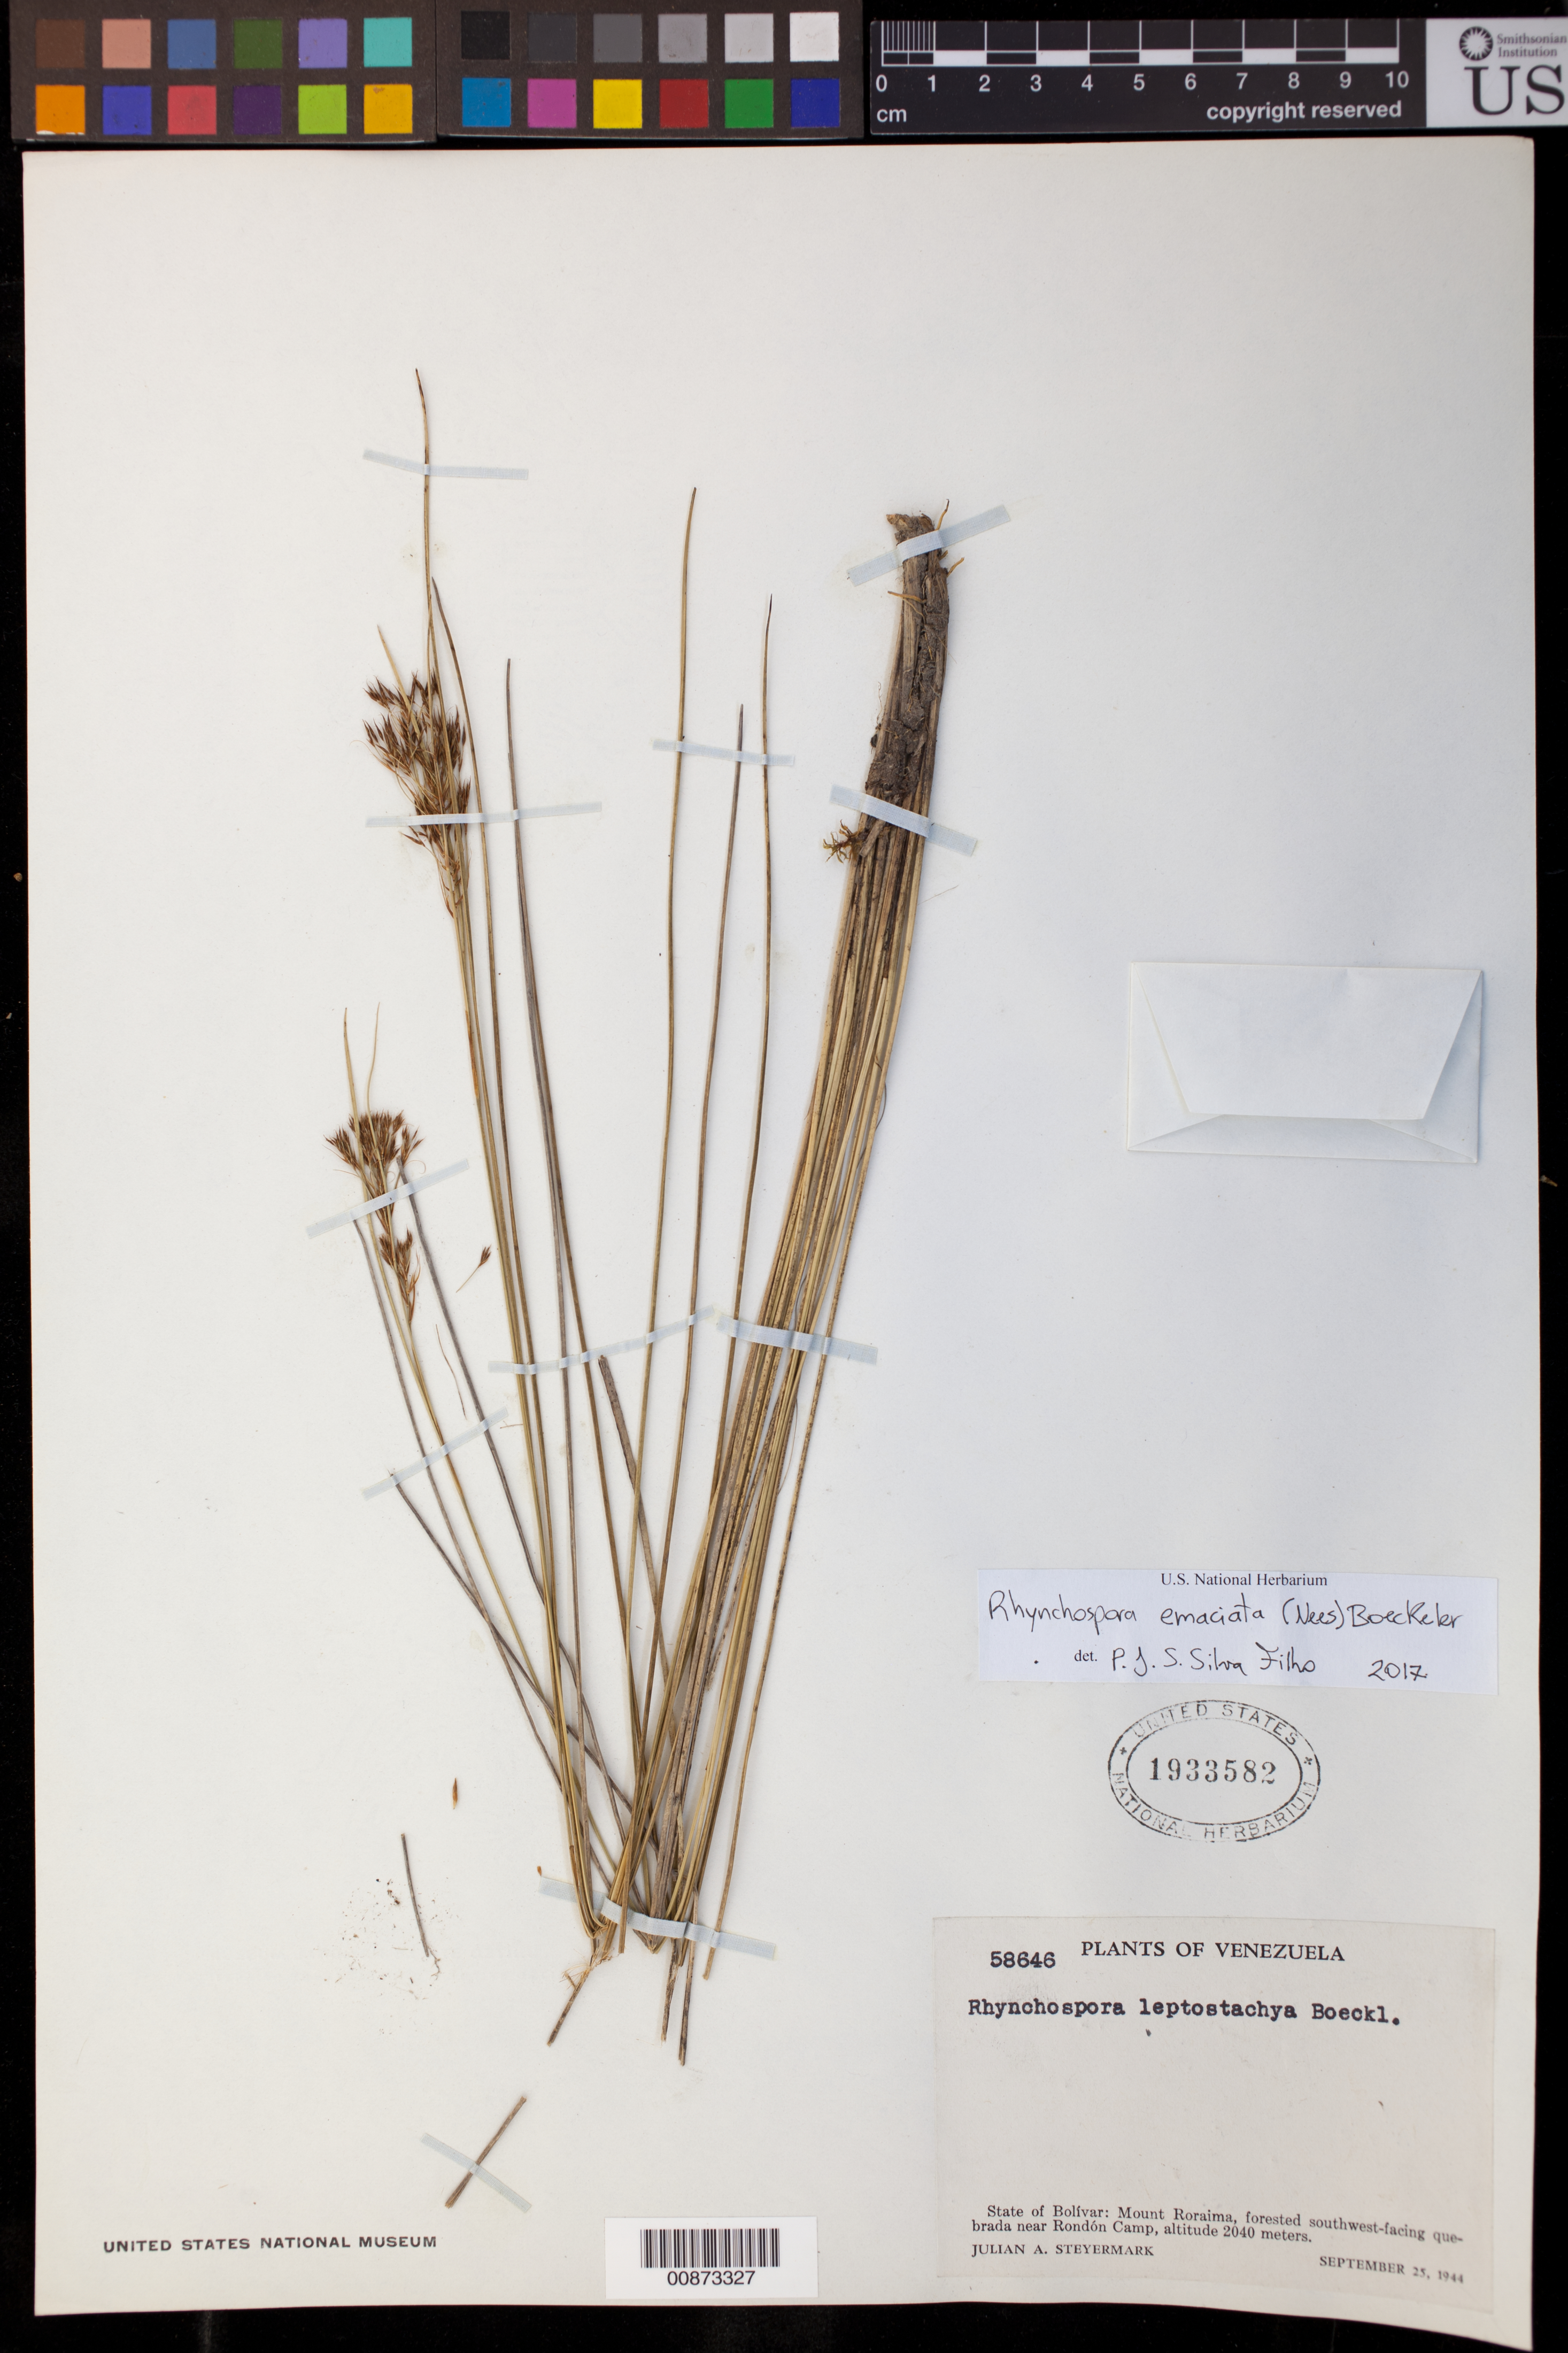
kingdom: Plantae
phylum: Tracheophyta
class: Liliopsida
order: Poales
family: Cyperaceae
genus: Rhynchospora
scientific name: Rhynchospora emaciata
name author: (Nees) Boeckeler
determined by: Filho, P. J. S. Silva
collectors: J. Steyermark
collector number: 58646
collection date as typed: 25-Sep-44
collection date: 1944-09-25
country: Venezuela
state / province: Bolívar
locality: Mt. Roraima, near Rondón Camp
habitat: Forested SW-facing quebrada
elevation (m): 2040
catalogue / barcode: US 1933582